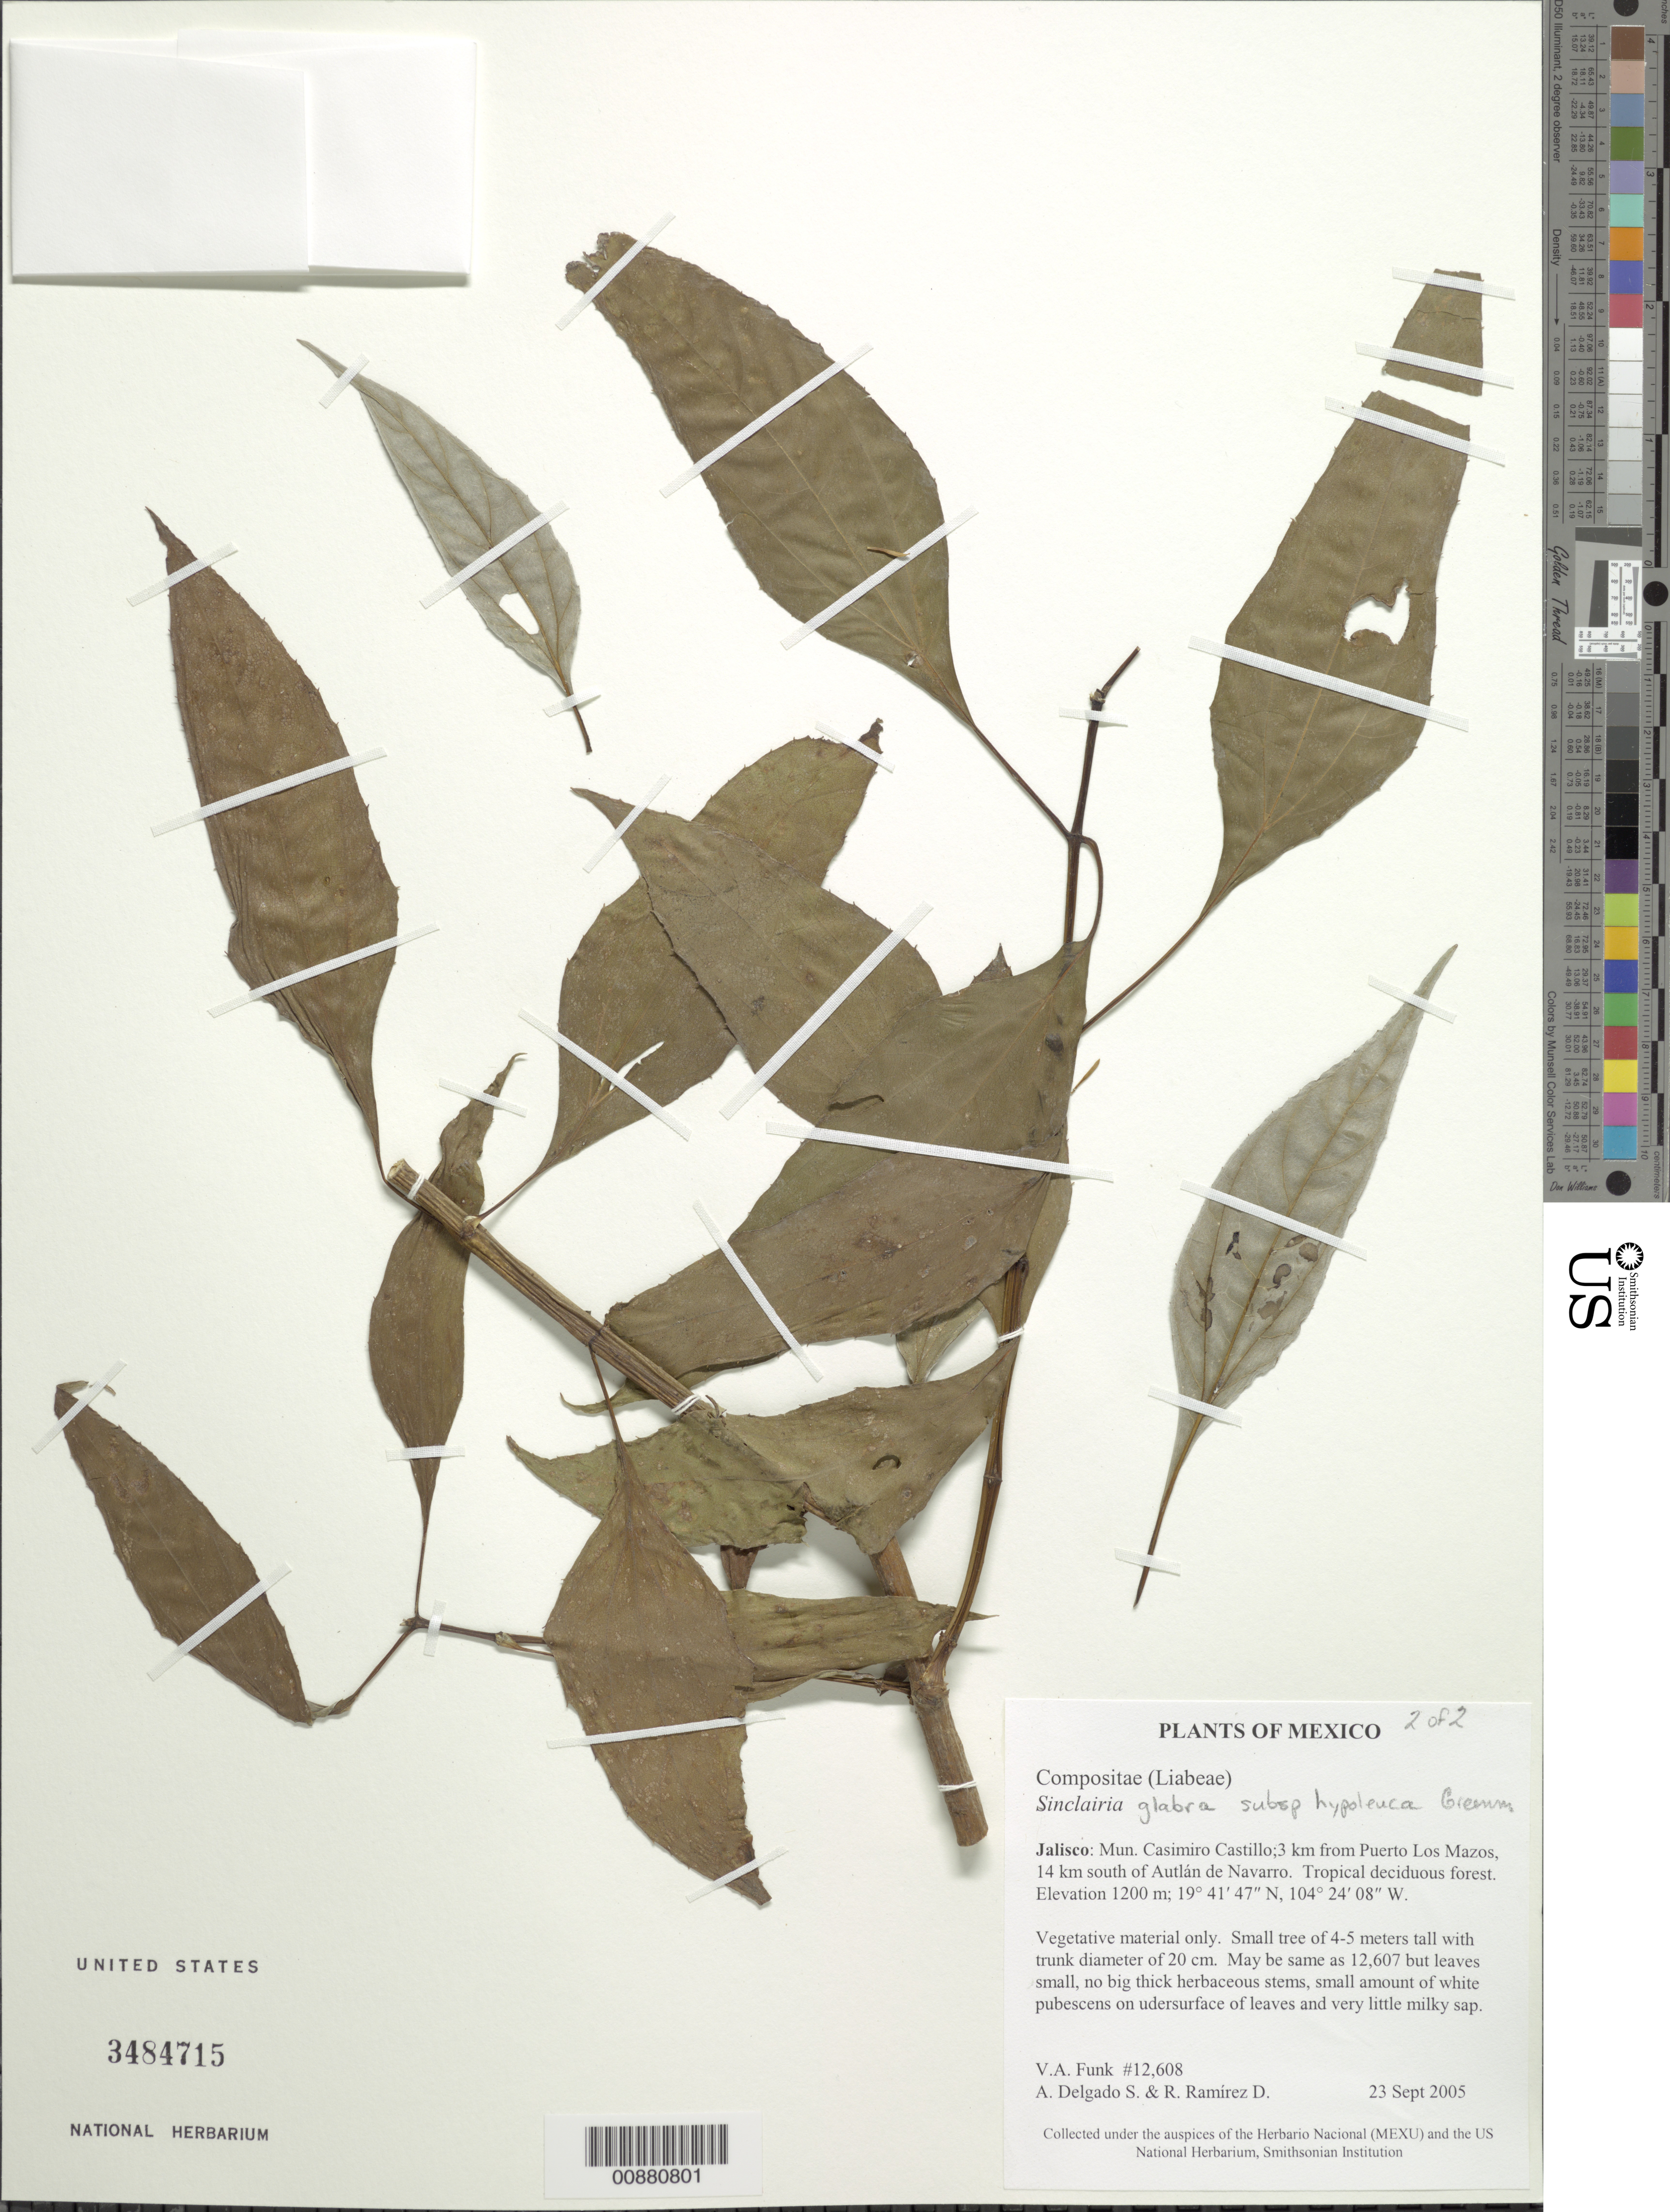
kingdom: Plantae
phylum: Tracheophyta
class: Magnoliopsida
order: Asterales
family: Asteraceae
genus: Sinclairia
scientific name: Sinclairia glabra var. hypoleuca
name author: (Greenm.) B.L. Turner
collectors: V. Funk, A. Delgado S. & R. Ramirez D.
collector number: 12608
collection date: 2005-09-23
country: Mexico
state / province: Jalisco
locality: Jalisco: Mun. Casimiro Castillo; 3 km from Puerto Los Mazos, 14 km south of Autlán de Navarro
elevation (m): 1200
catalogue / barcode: US 3484715